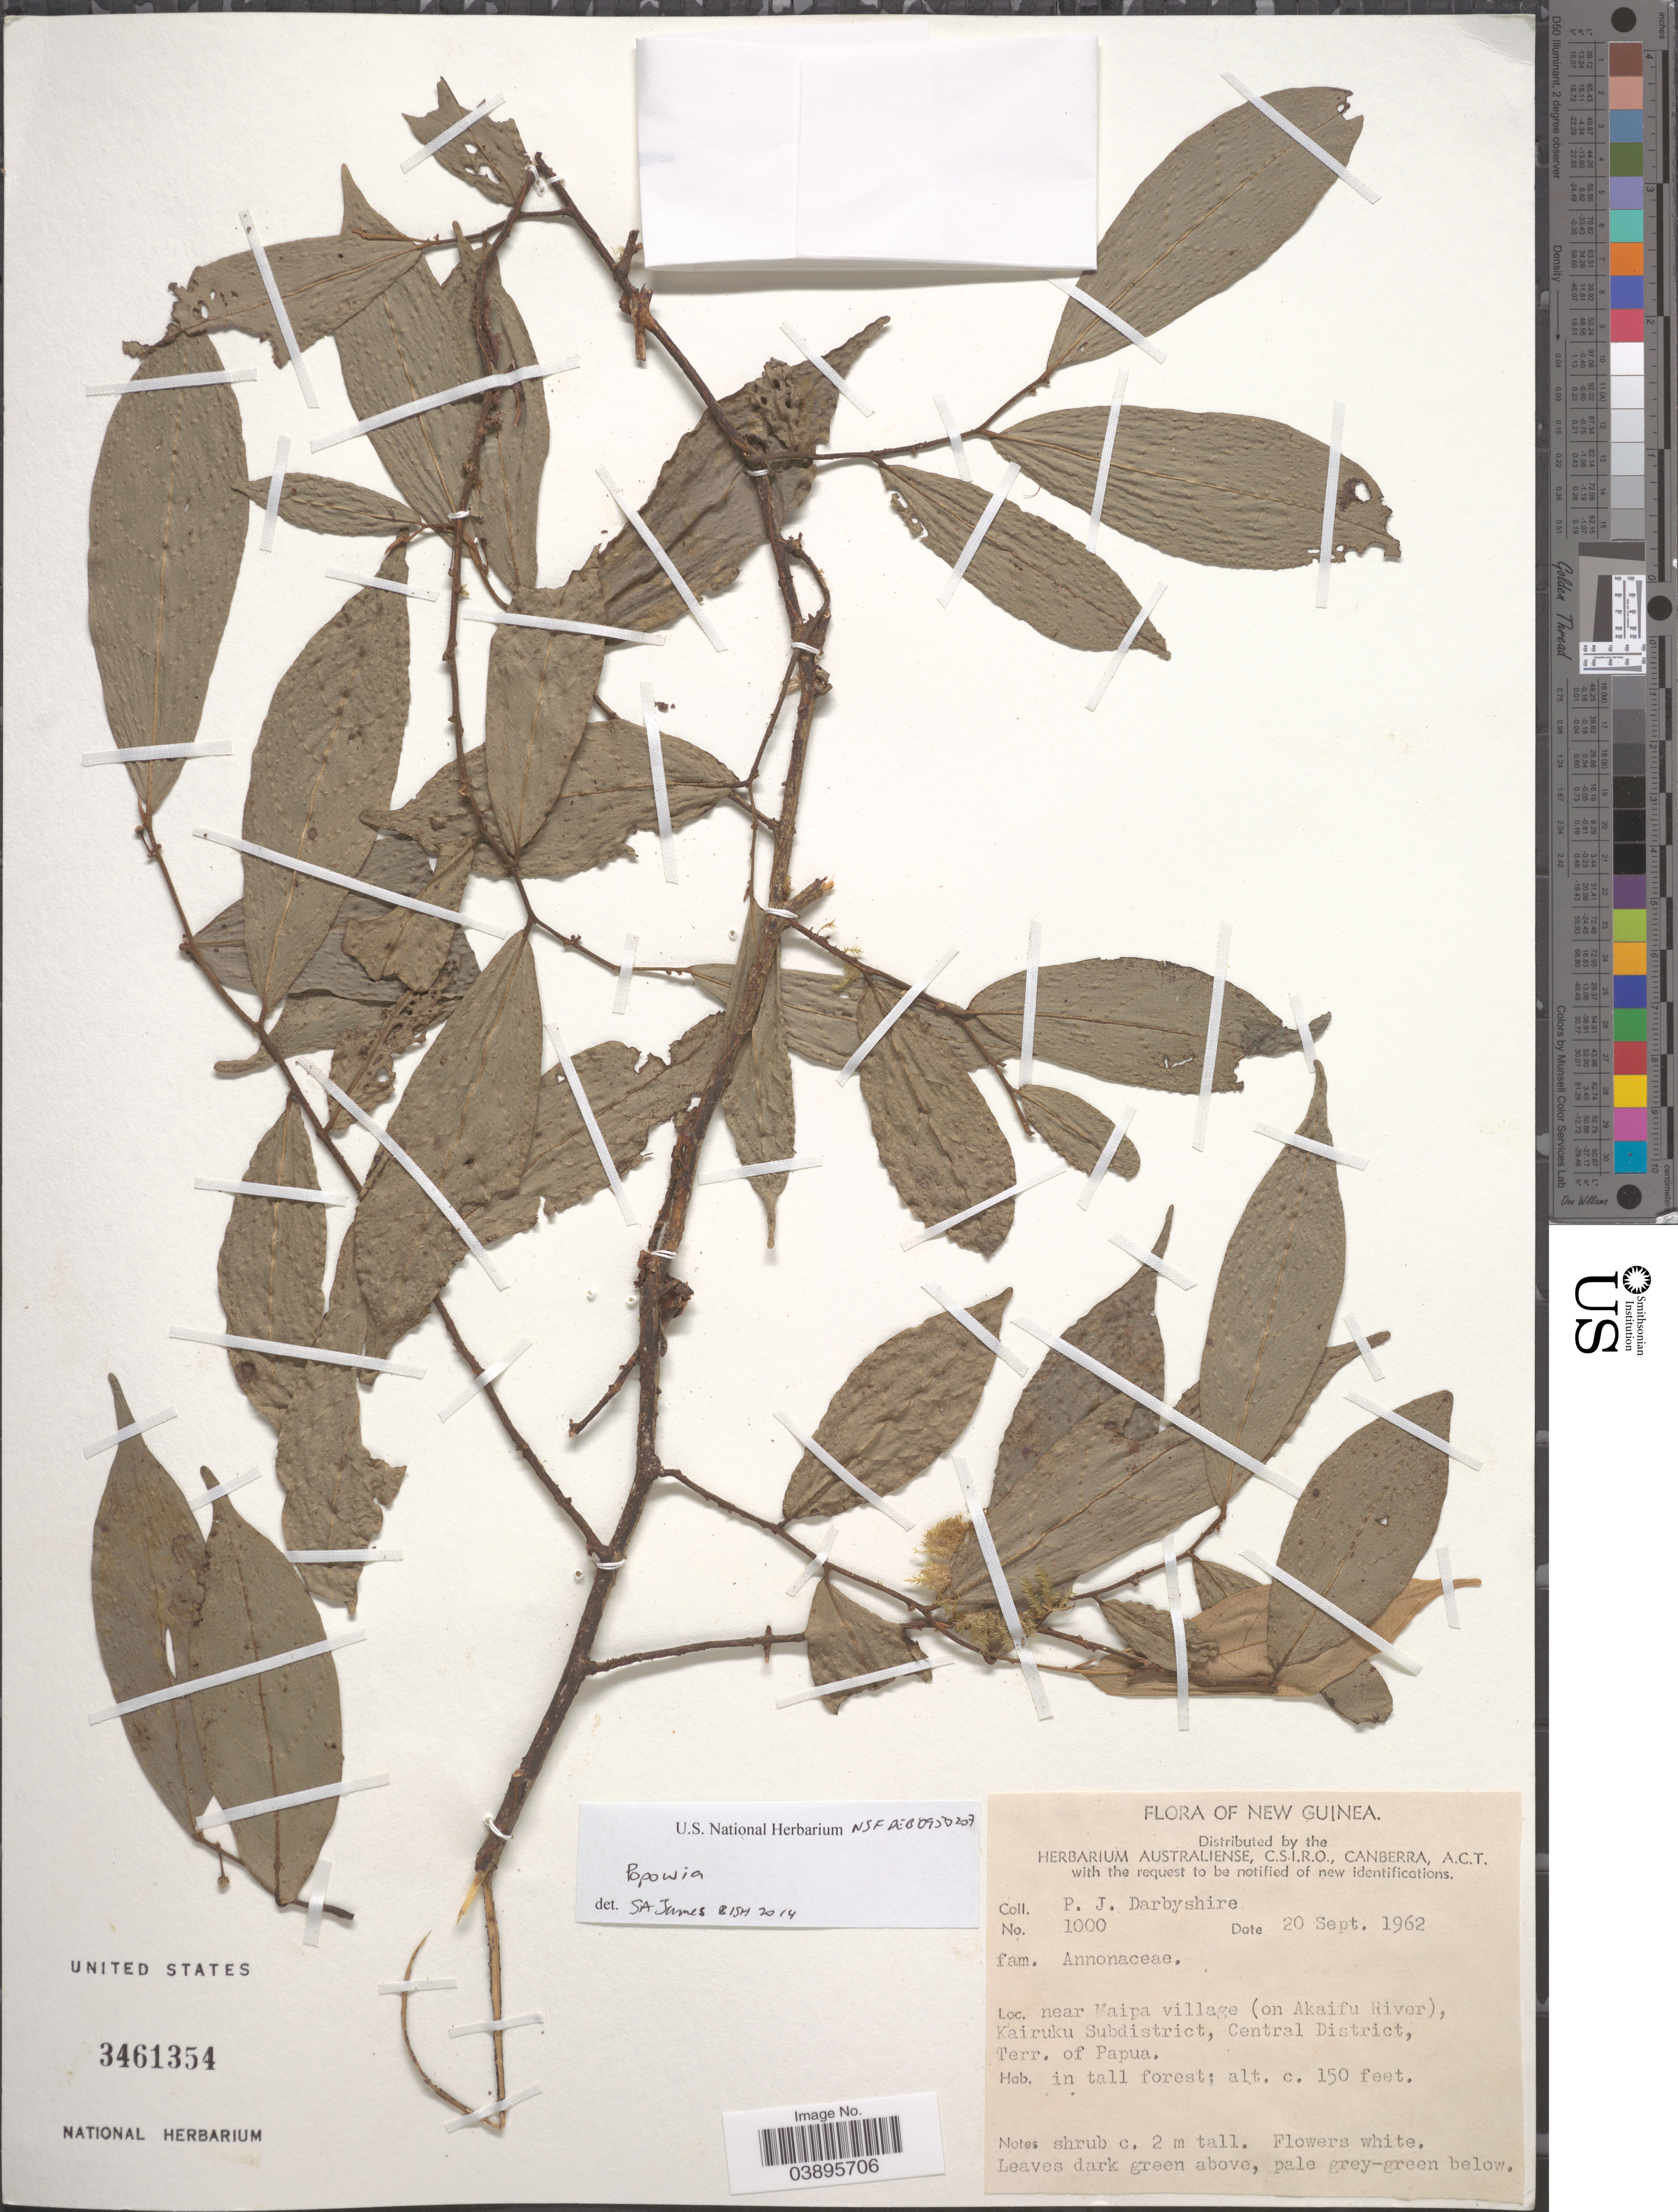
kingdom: Plantae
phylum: Tracheophyta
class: Magnoliopsida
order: Magnoliales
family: Annonaceae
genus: Popowia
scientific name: Popowia sp.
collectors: P. Darbyshire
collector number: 1000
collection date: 1962-09-20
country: Papua New Guinea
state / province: Central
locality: New Guinea. Near Maipa village (on Akaifu River), Kairuku Subdistrict, Central District, Terr. of Papua.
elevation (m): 46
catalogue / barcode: US 3461354